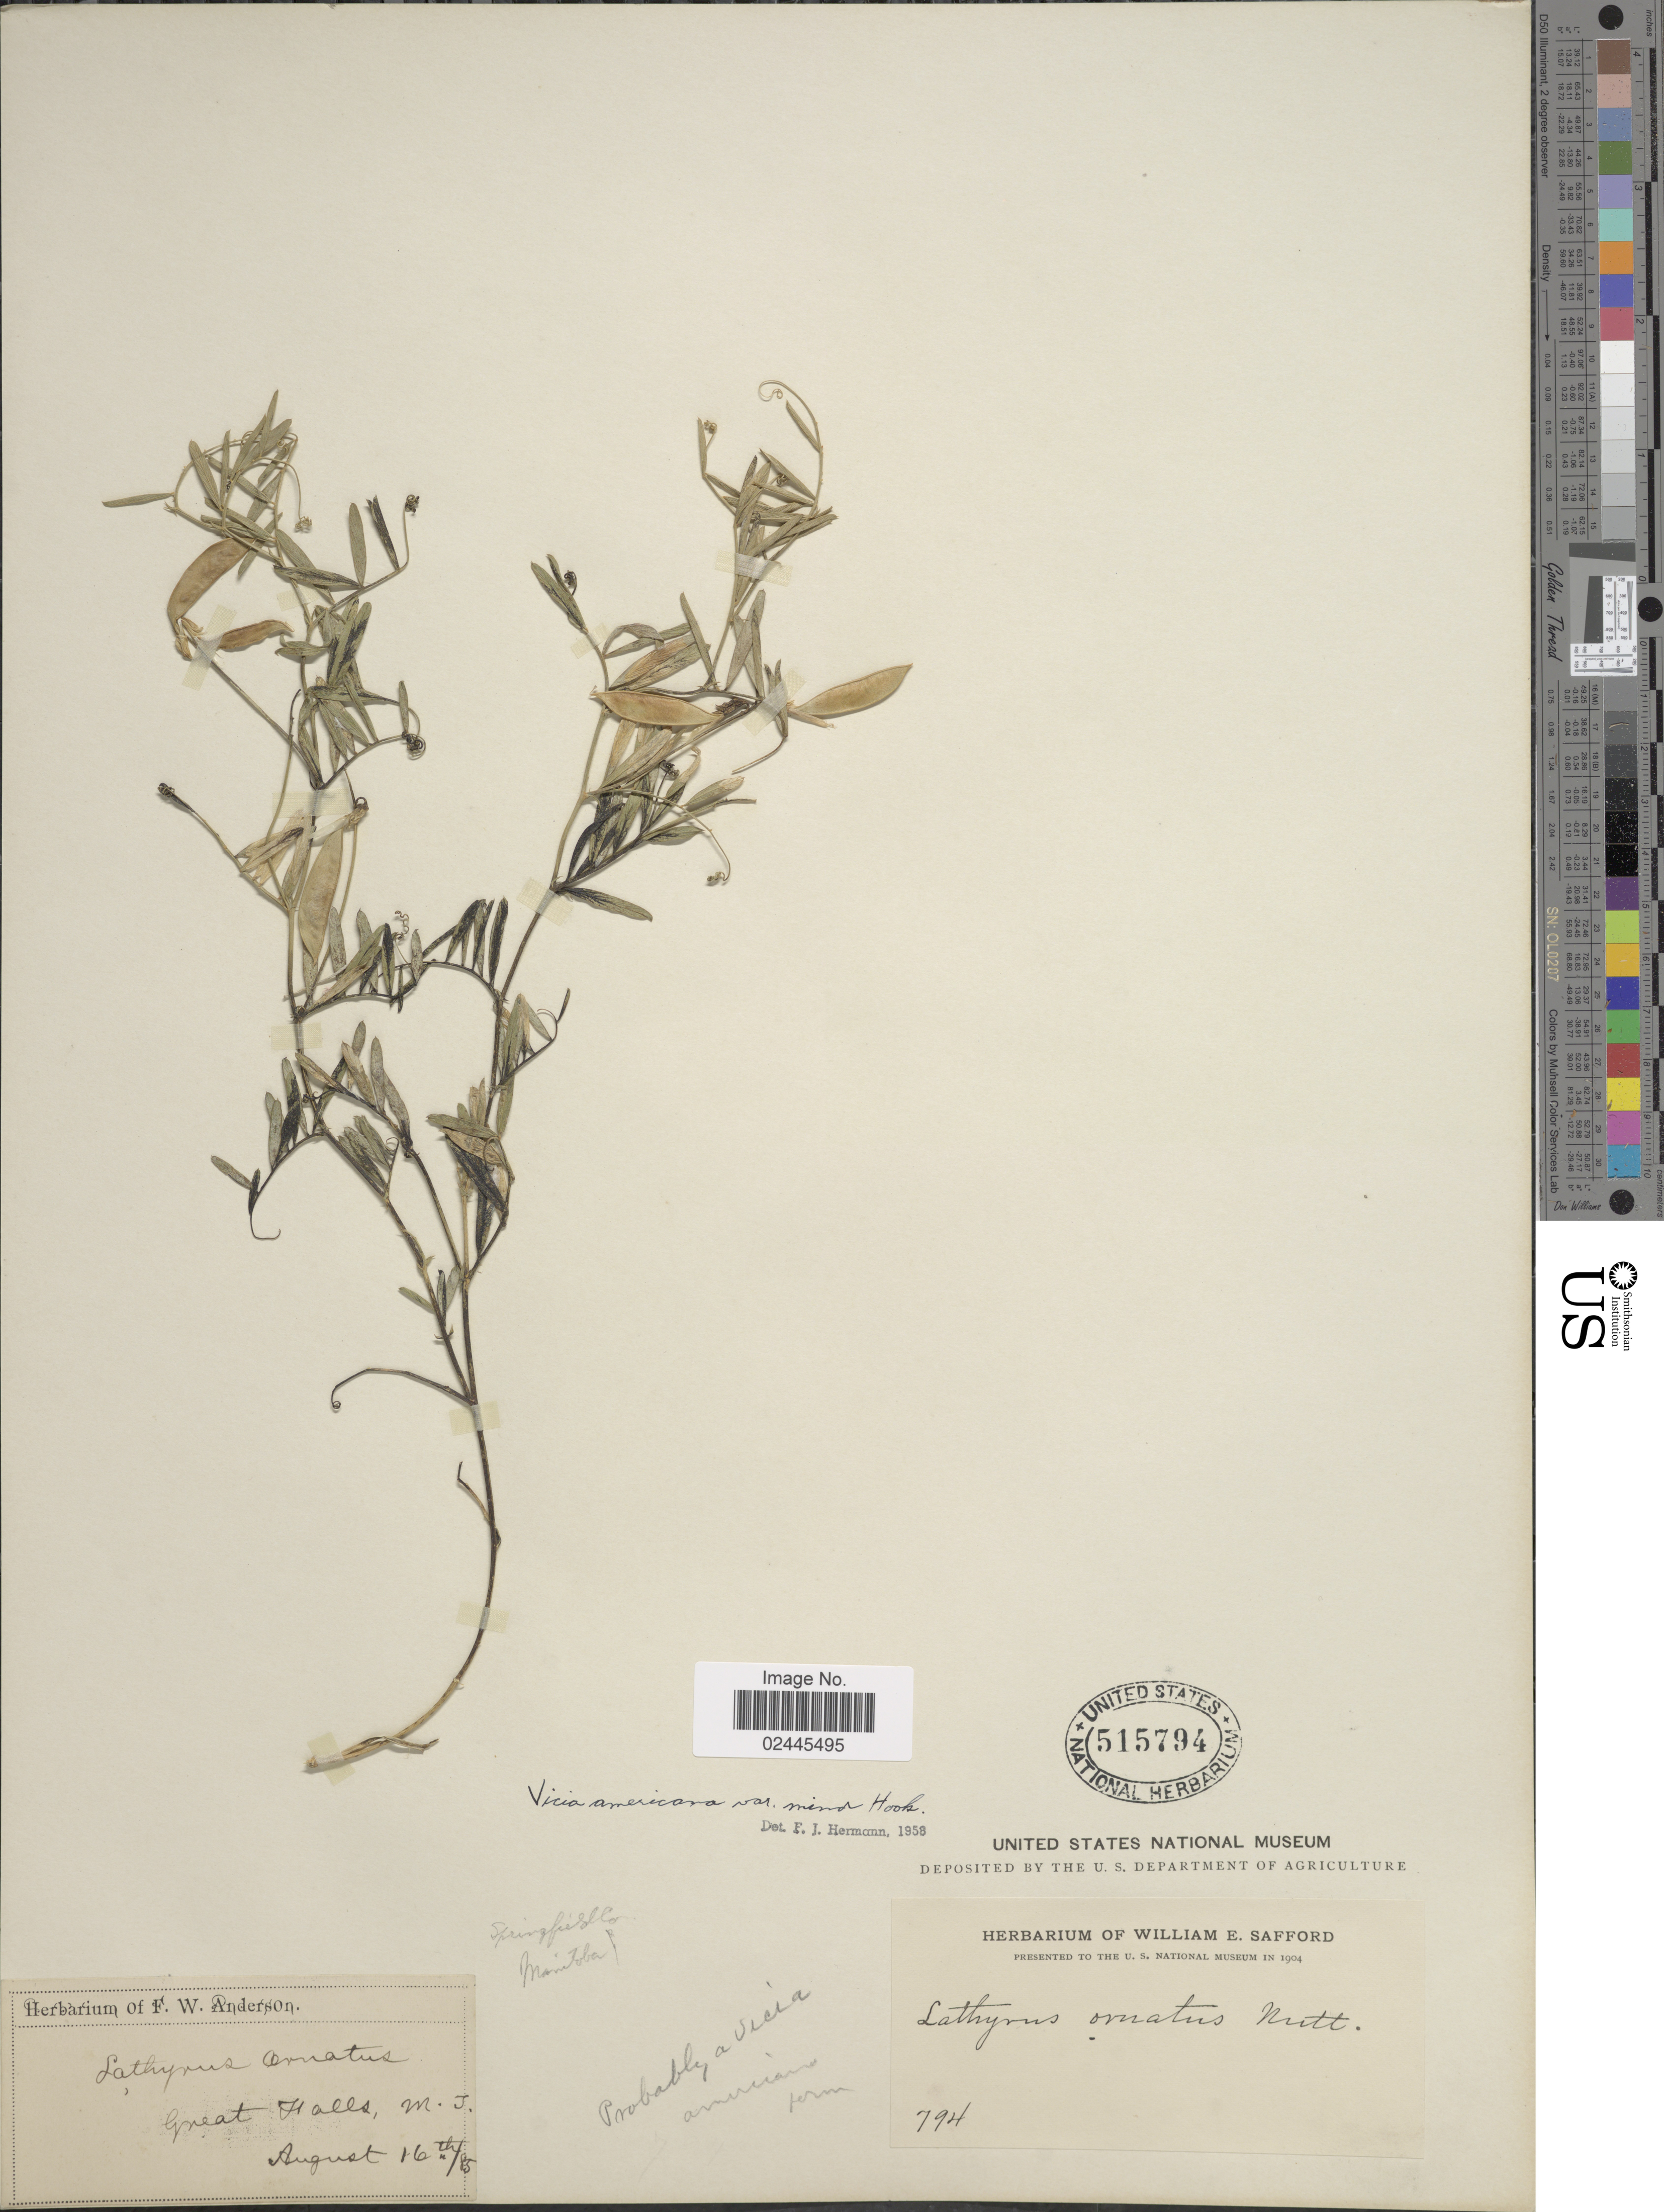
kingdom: Plantae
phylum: Tracheophyta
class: Magnoliopsida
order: Fabales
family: Fabaceae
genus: Vicia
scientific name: Vicia americana var. minor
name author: Hook.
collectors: ex herb. W. E. Safford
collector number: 794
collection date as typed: Transcribed d/m/y: 16/8/85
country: Canada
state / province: Manitoba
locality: Great Falls, M.T. Springfield Co.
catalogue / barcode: US 55794